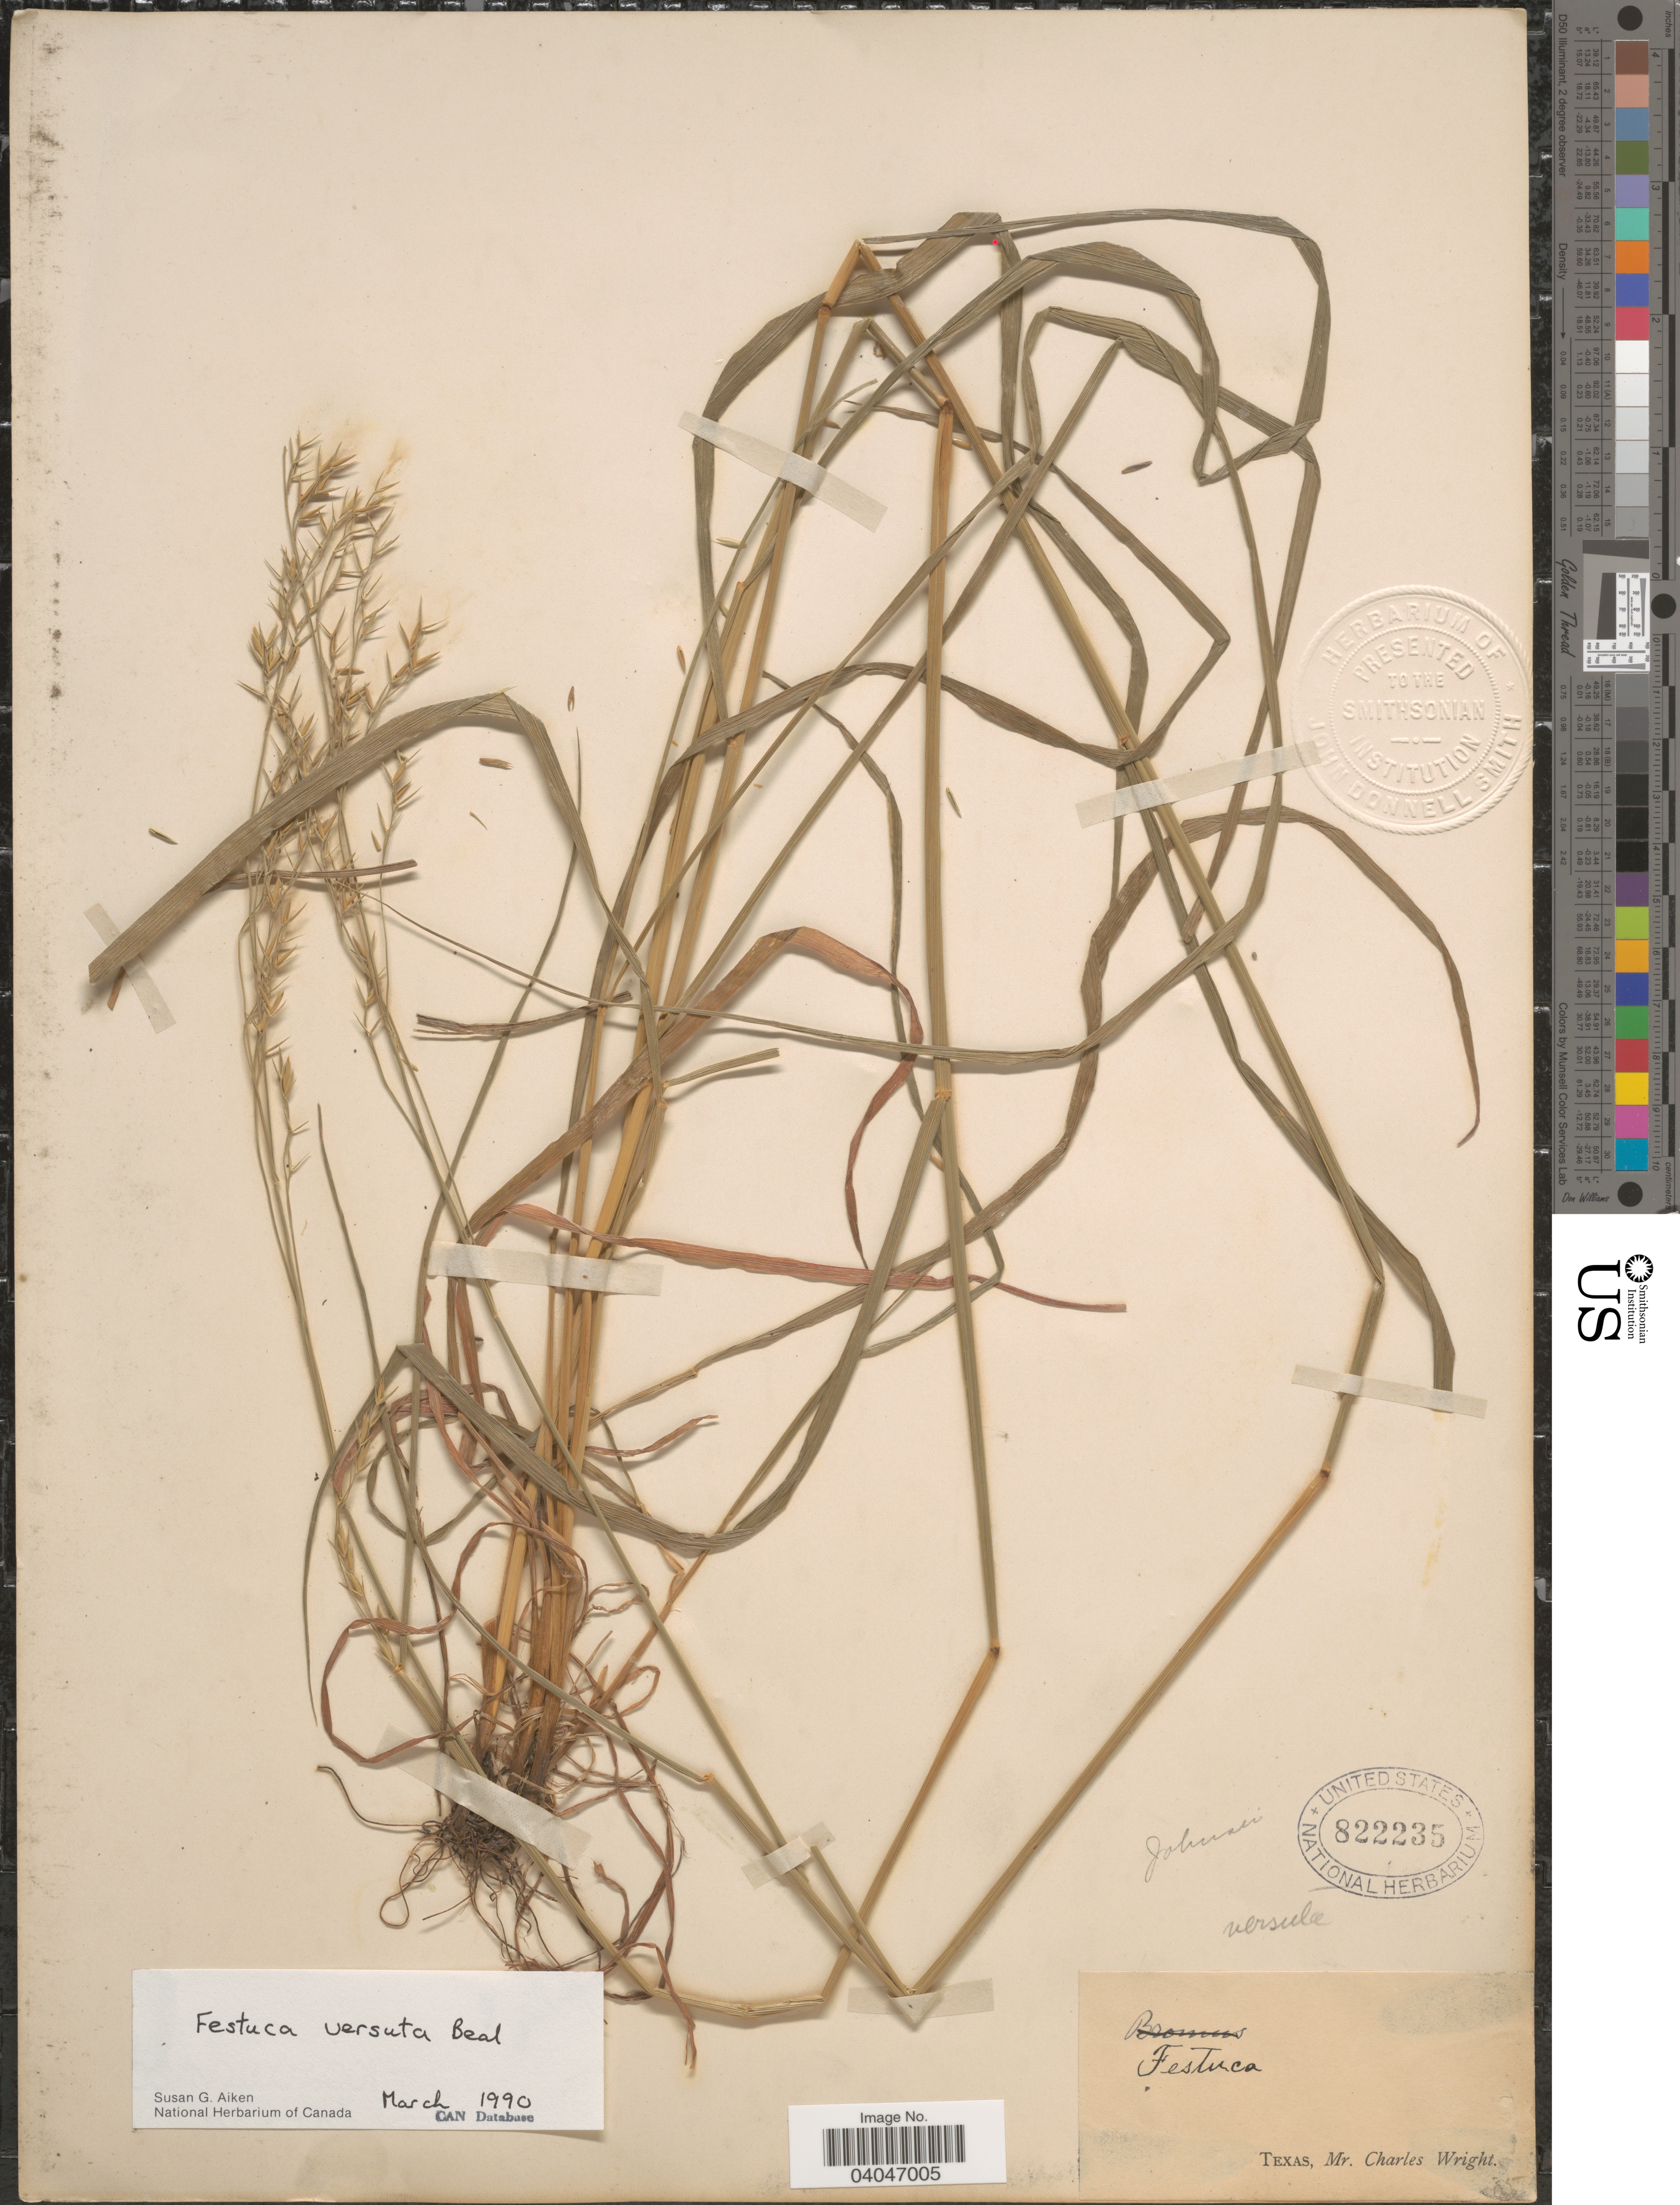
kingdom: Plantae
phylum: Tracheophyta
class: Liliopsida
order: Poales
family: Poaceae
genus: Festuca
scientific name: Festuca versuta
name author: W.J. Beal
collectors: C. Wright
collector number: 65*?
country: United States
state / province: Texas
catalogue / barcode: US 822235